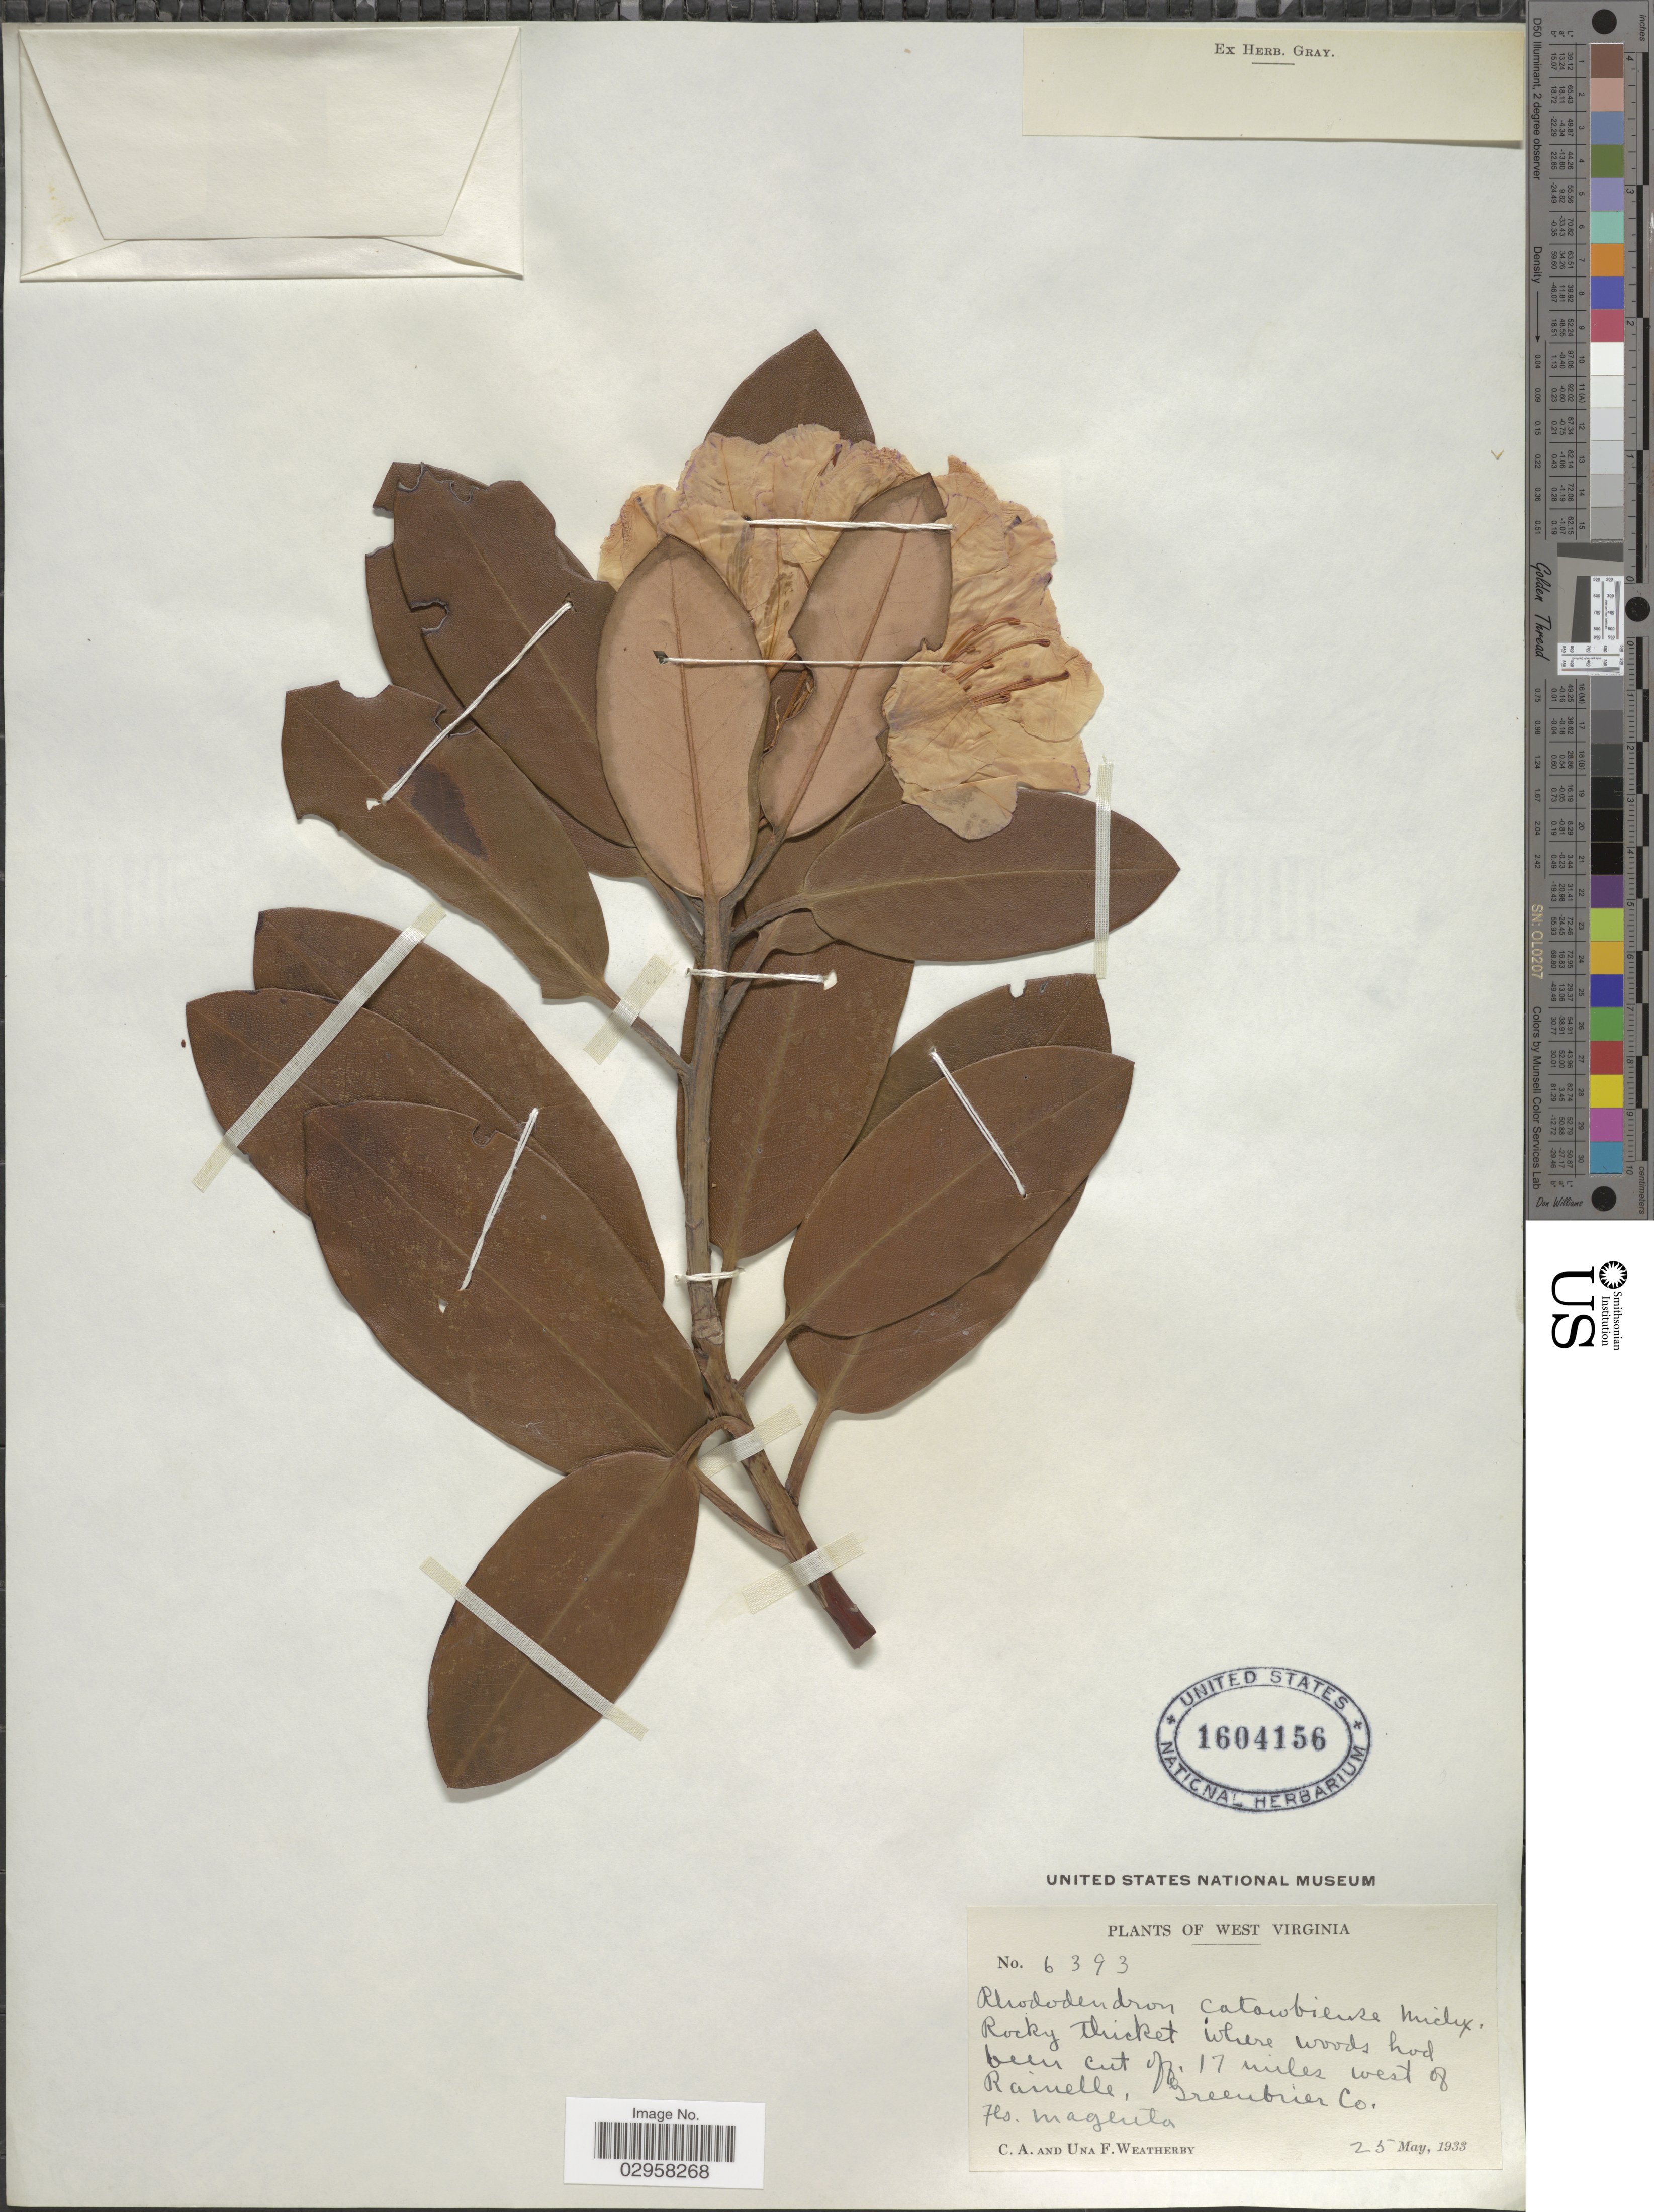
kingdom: Plantae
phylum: Tracheophyta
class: Magnoliopsida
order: Ericales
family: Ericaceae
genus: Rhododendron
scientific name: Rhododendron catawbiense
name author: Michx.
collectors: C. A. Weatherby & U. Weatherby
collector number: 9393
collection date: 1933-05-25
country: United States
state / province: West Virginia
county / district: Greenbrier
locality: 17 miles west of Rainelle, Greenbrier Co.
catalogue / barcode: US 1604156